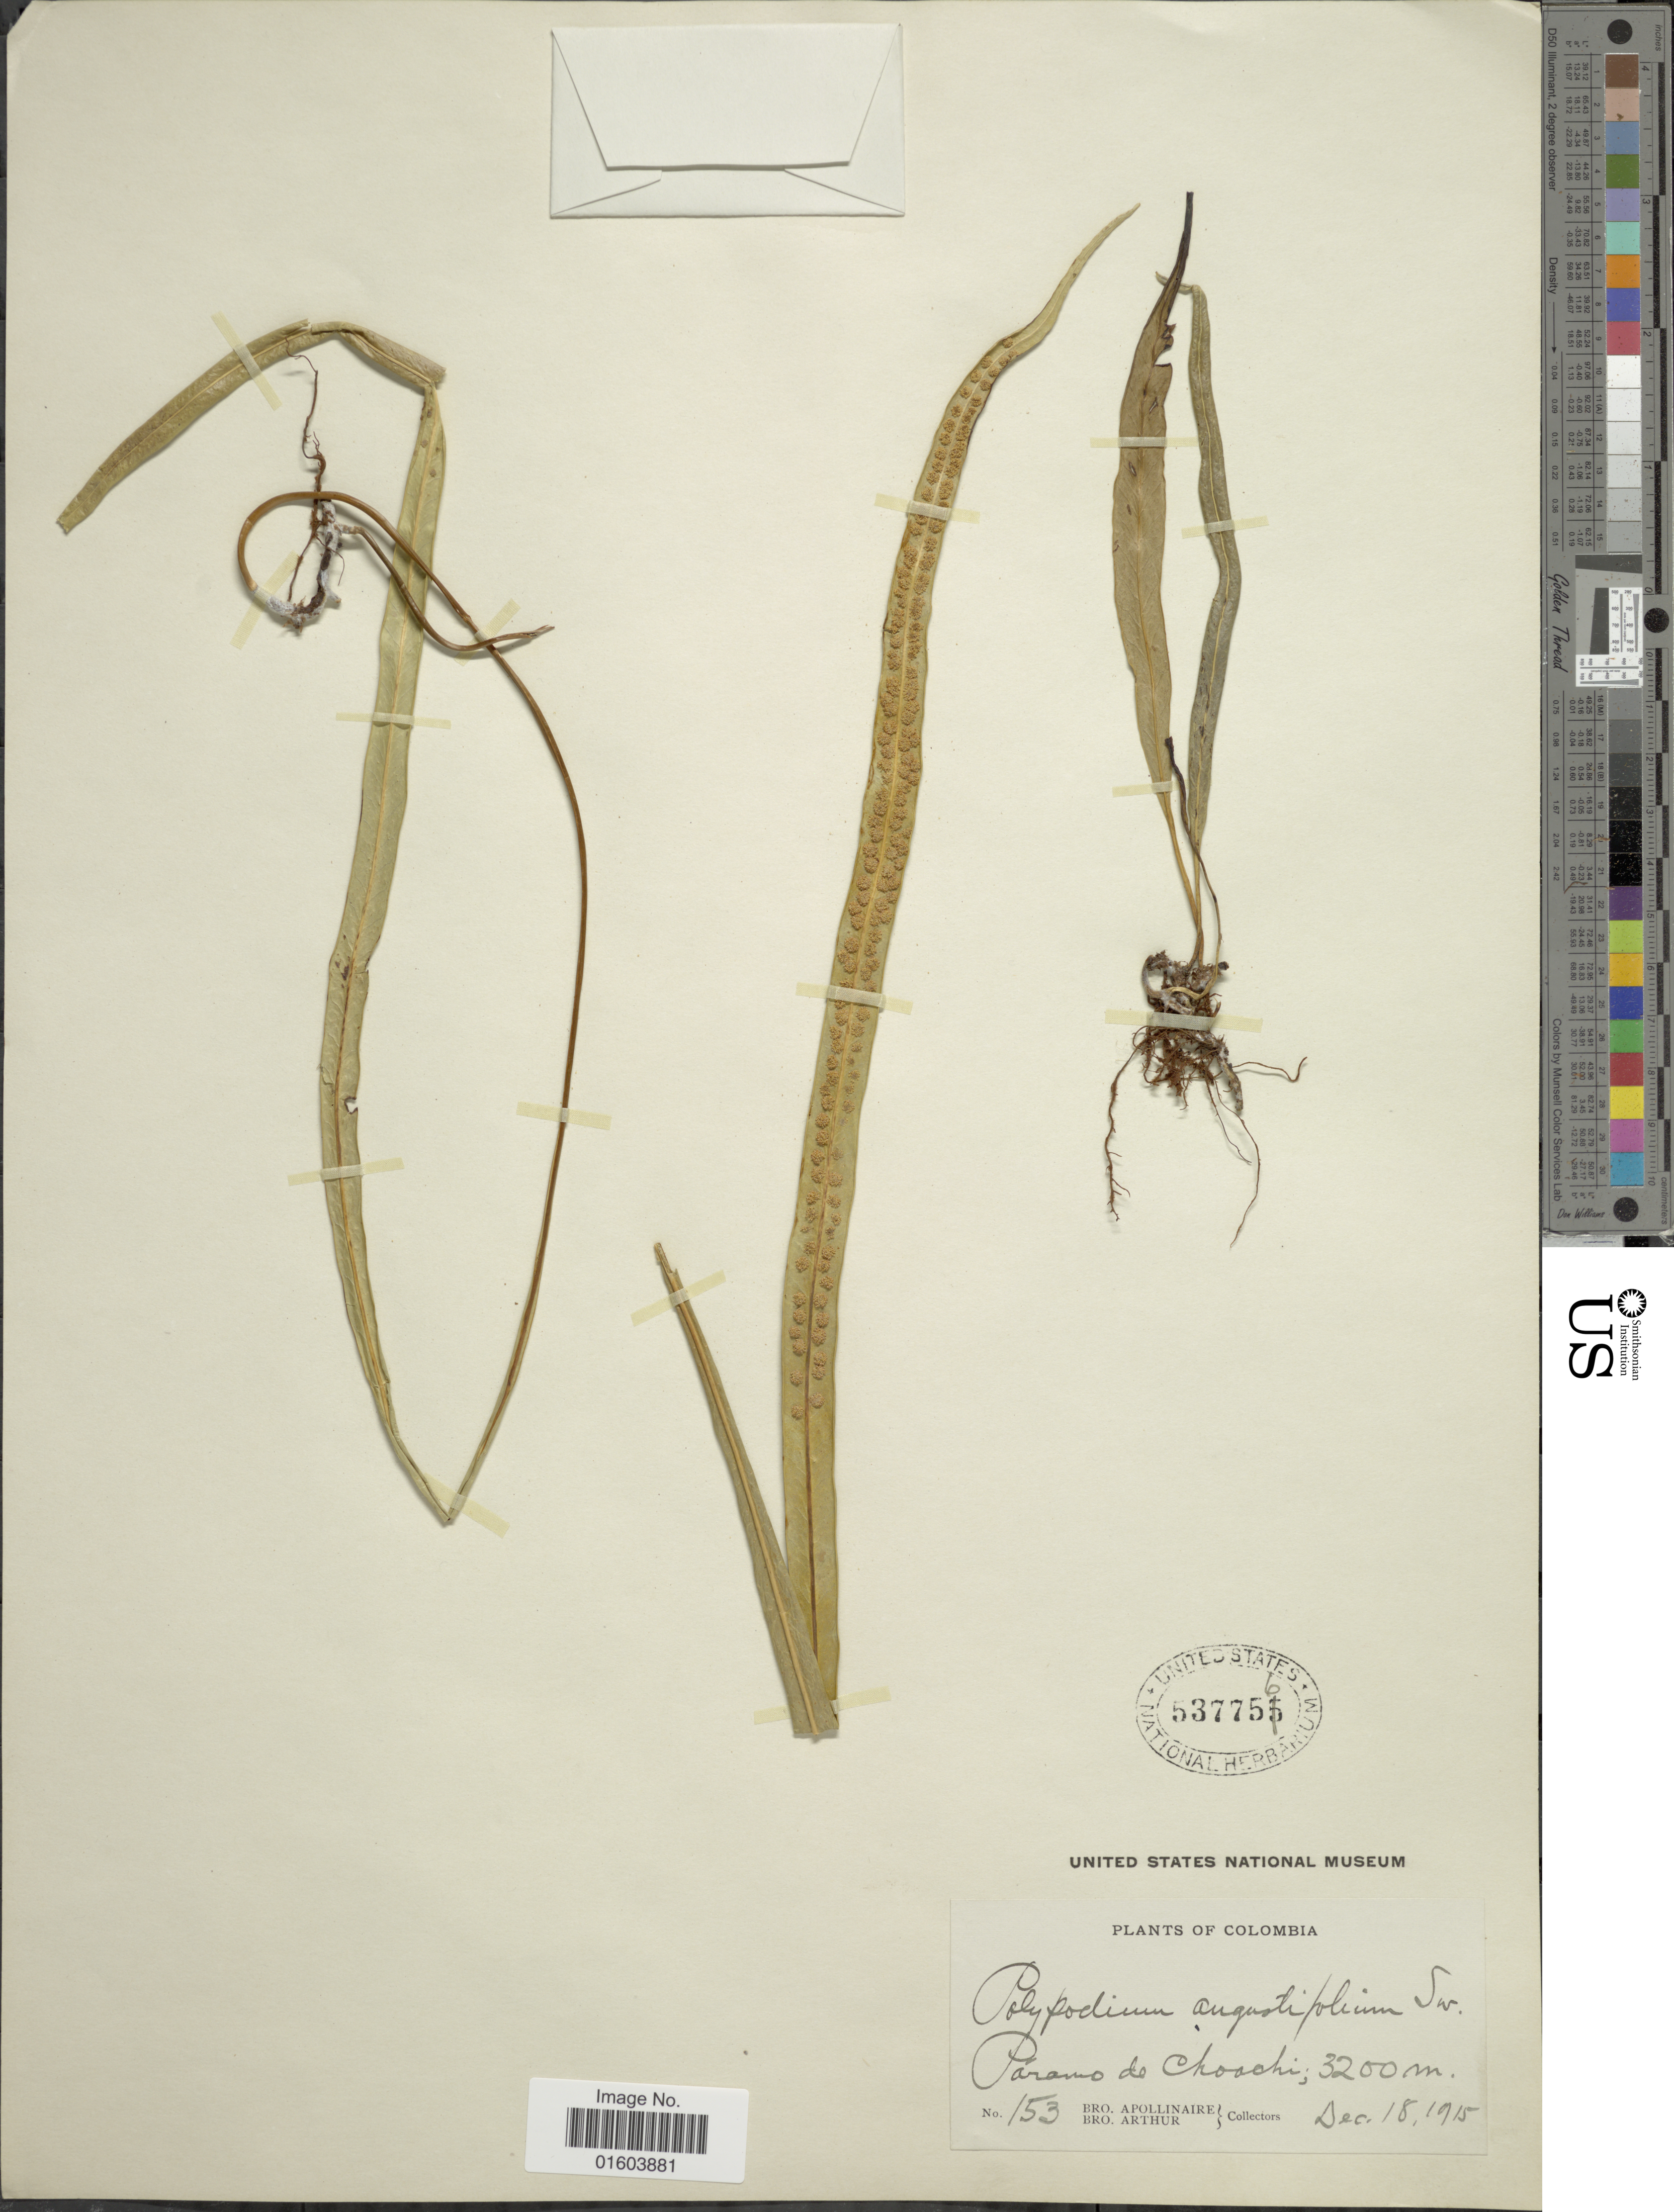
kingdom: Plantae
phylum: Tracheophyta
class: Polypodiopsida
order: Polypodiales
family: Polypodiaceae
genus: Campyloneurum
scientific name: Campyloneurum amphostenon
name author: (Kunze ex Klotzsch) Fée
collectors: Bro. Apollinaire & Bro. Arthur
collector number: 153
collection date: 1915-12-18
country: Colombia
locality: Colombia, Paramo de Choachi.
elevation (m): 3200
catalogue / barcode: US 3537756